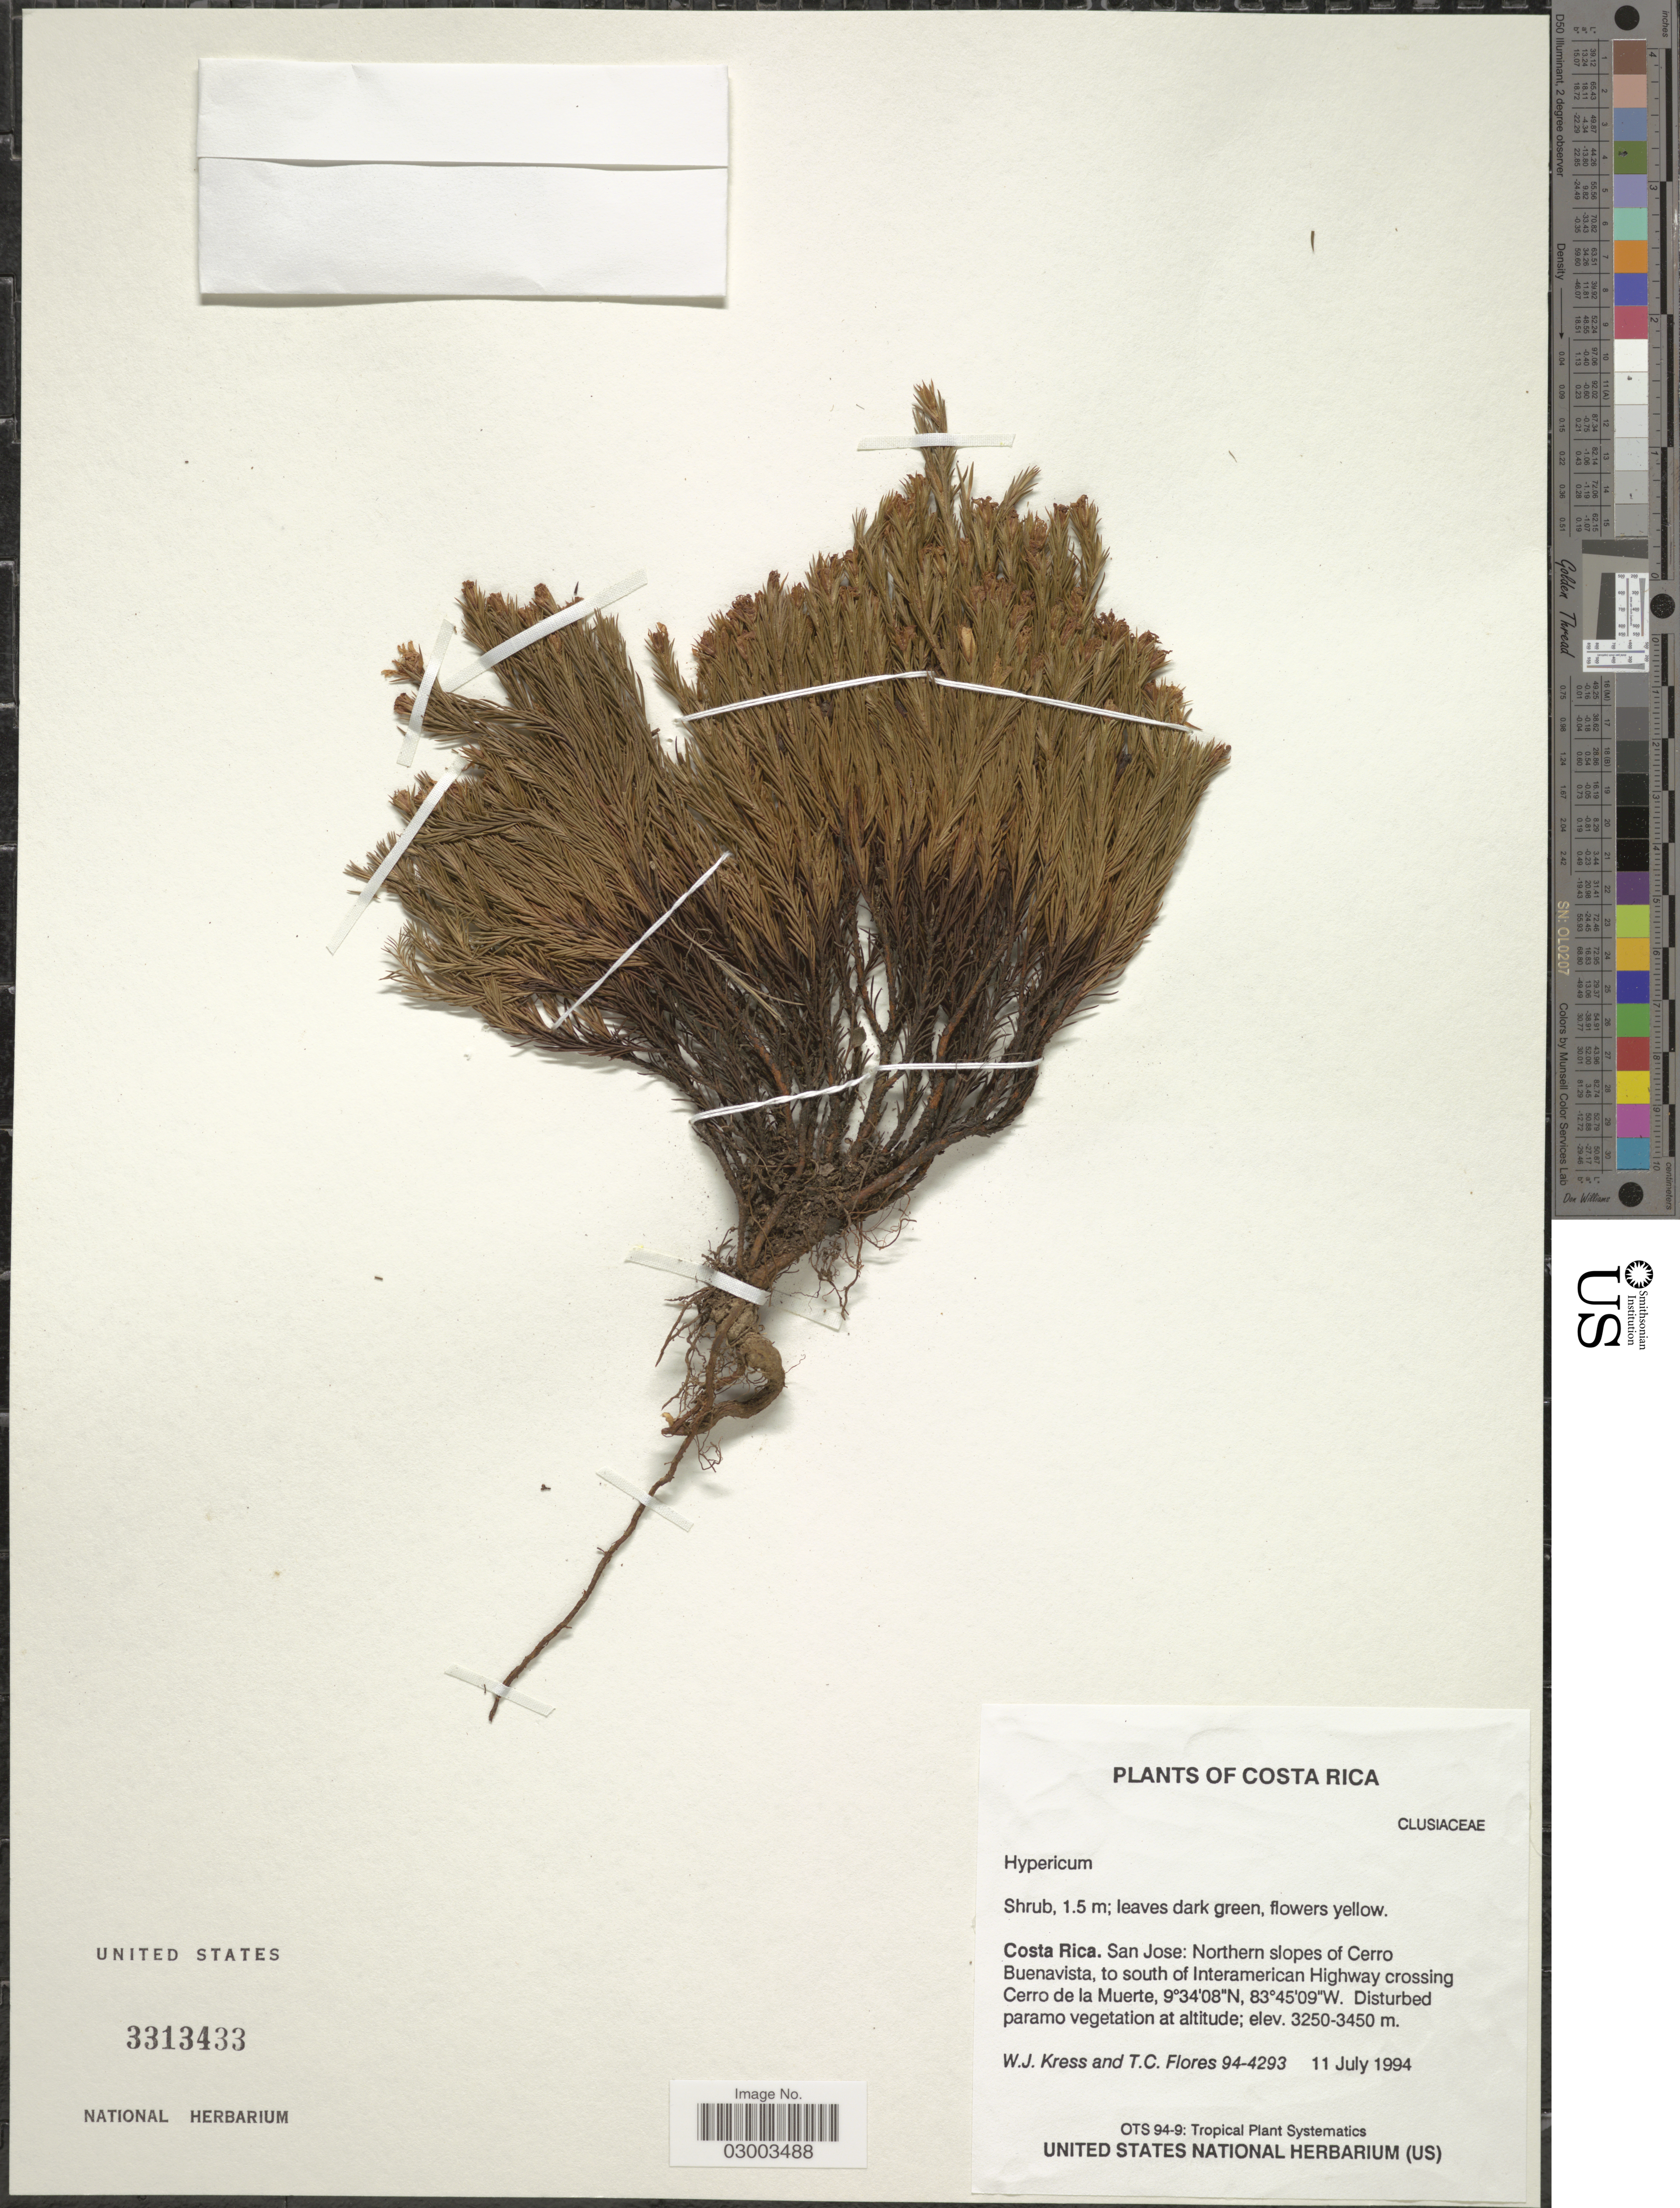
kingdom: Plantae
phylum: Tracheophyta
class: Magnoliopsida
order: Malpighiales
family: Hypericaceae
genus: Hypericum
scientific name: Hypericum sp.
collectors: W. J. Kress & T. C. Flores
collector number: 94-4293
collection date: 1994-07-11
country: Costa Rica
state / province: San José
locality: Northern slopes of Cerro Buenavista, to south of Interamerican Highway crossing Cerro de la Muerte.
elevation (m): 3250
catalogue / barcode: US 3313433